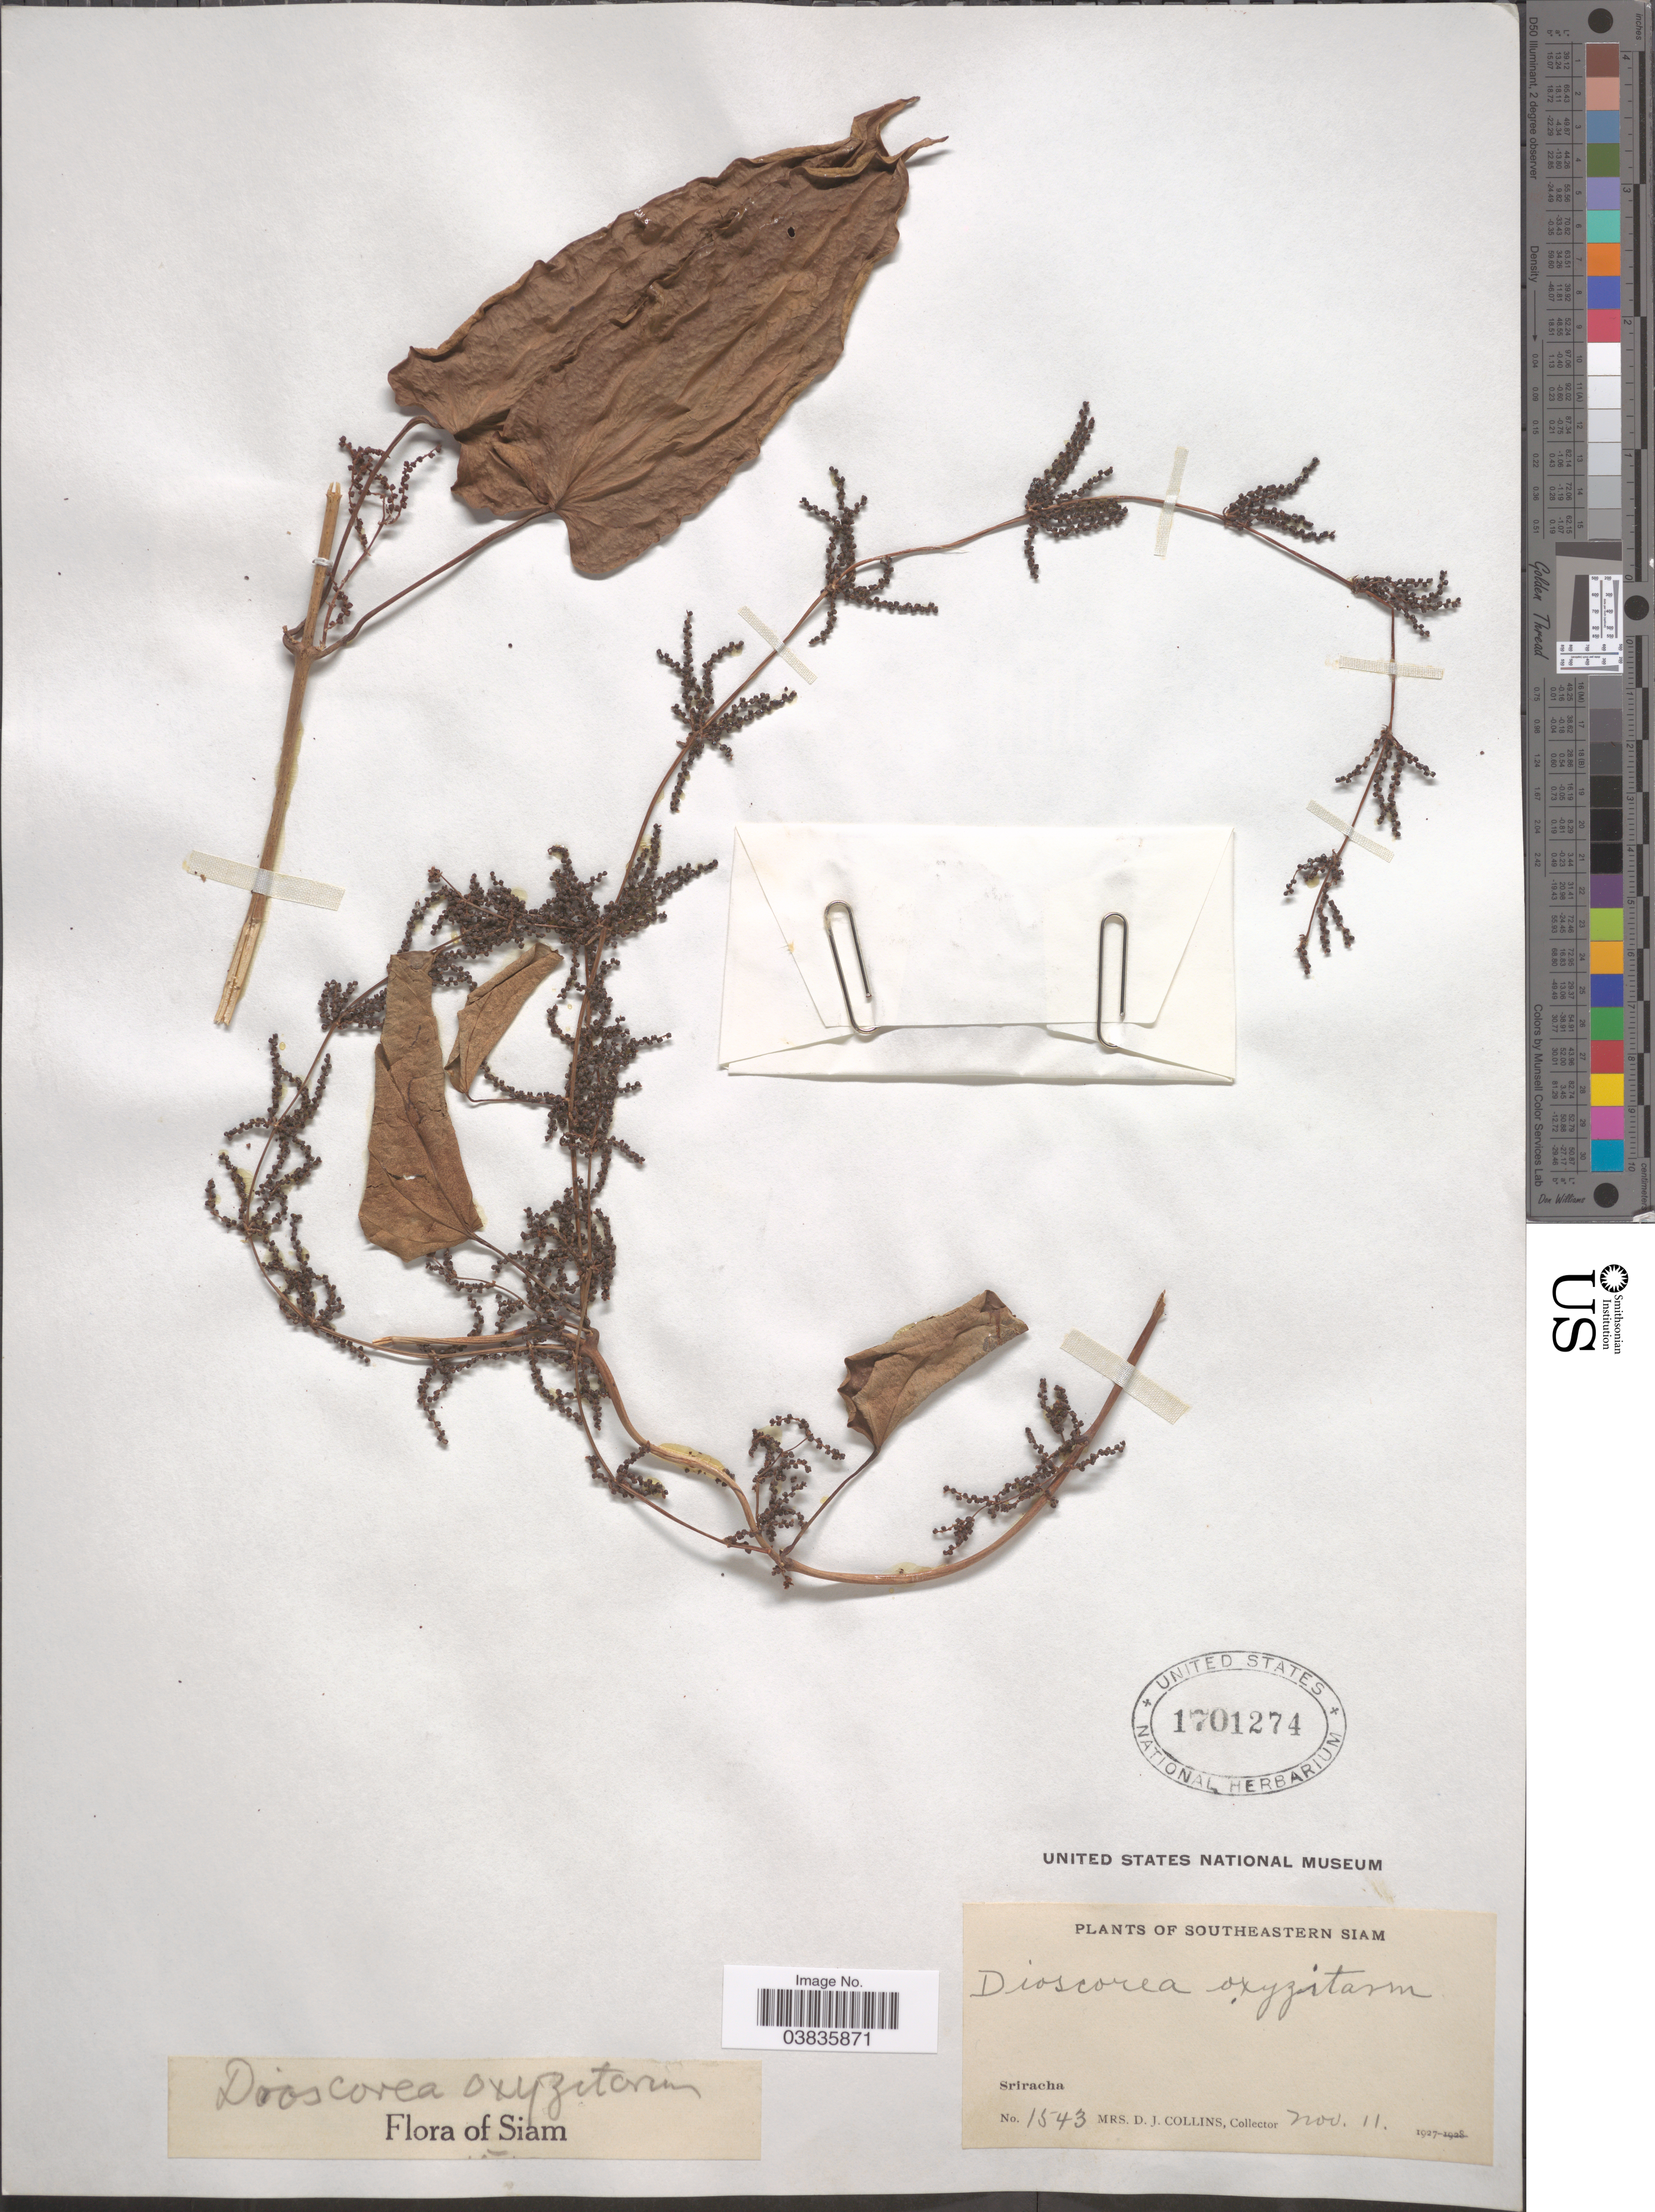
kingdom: Plantae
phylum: Tracheophyta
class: Liliopsida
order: Dioscoreales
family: Dioscoreaceae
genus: Dioscorea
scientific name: Dioscorea oryzetorum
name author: Prain & Burkill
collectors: Mrs. D. J. Collins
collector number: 1543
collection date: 1927-11-11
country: Thailand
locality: Southeastern Siam. Sriracha.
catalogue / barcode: US 1701274